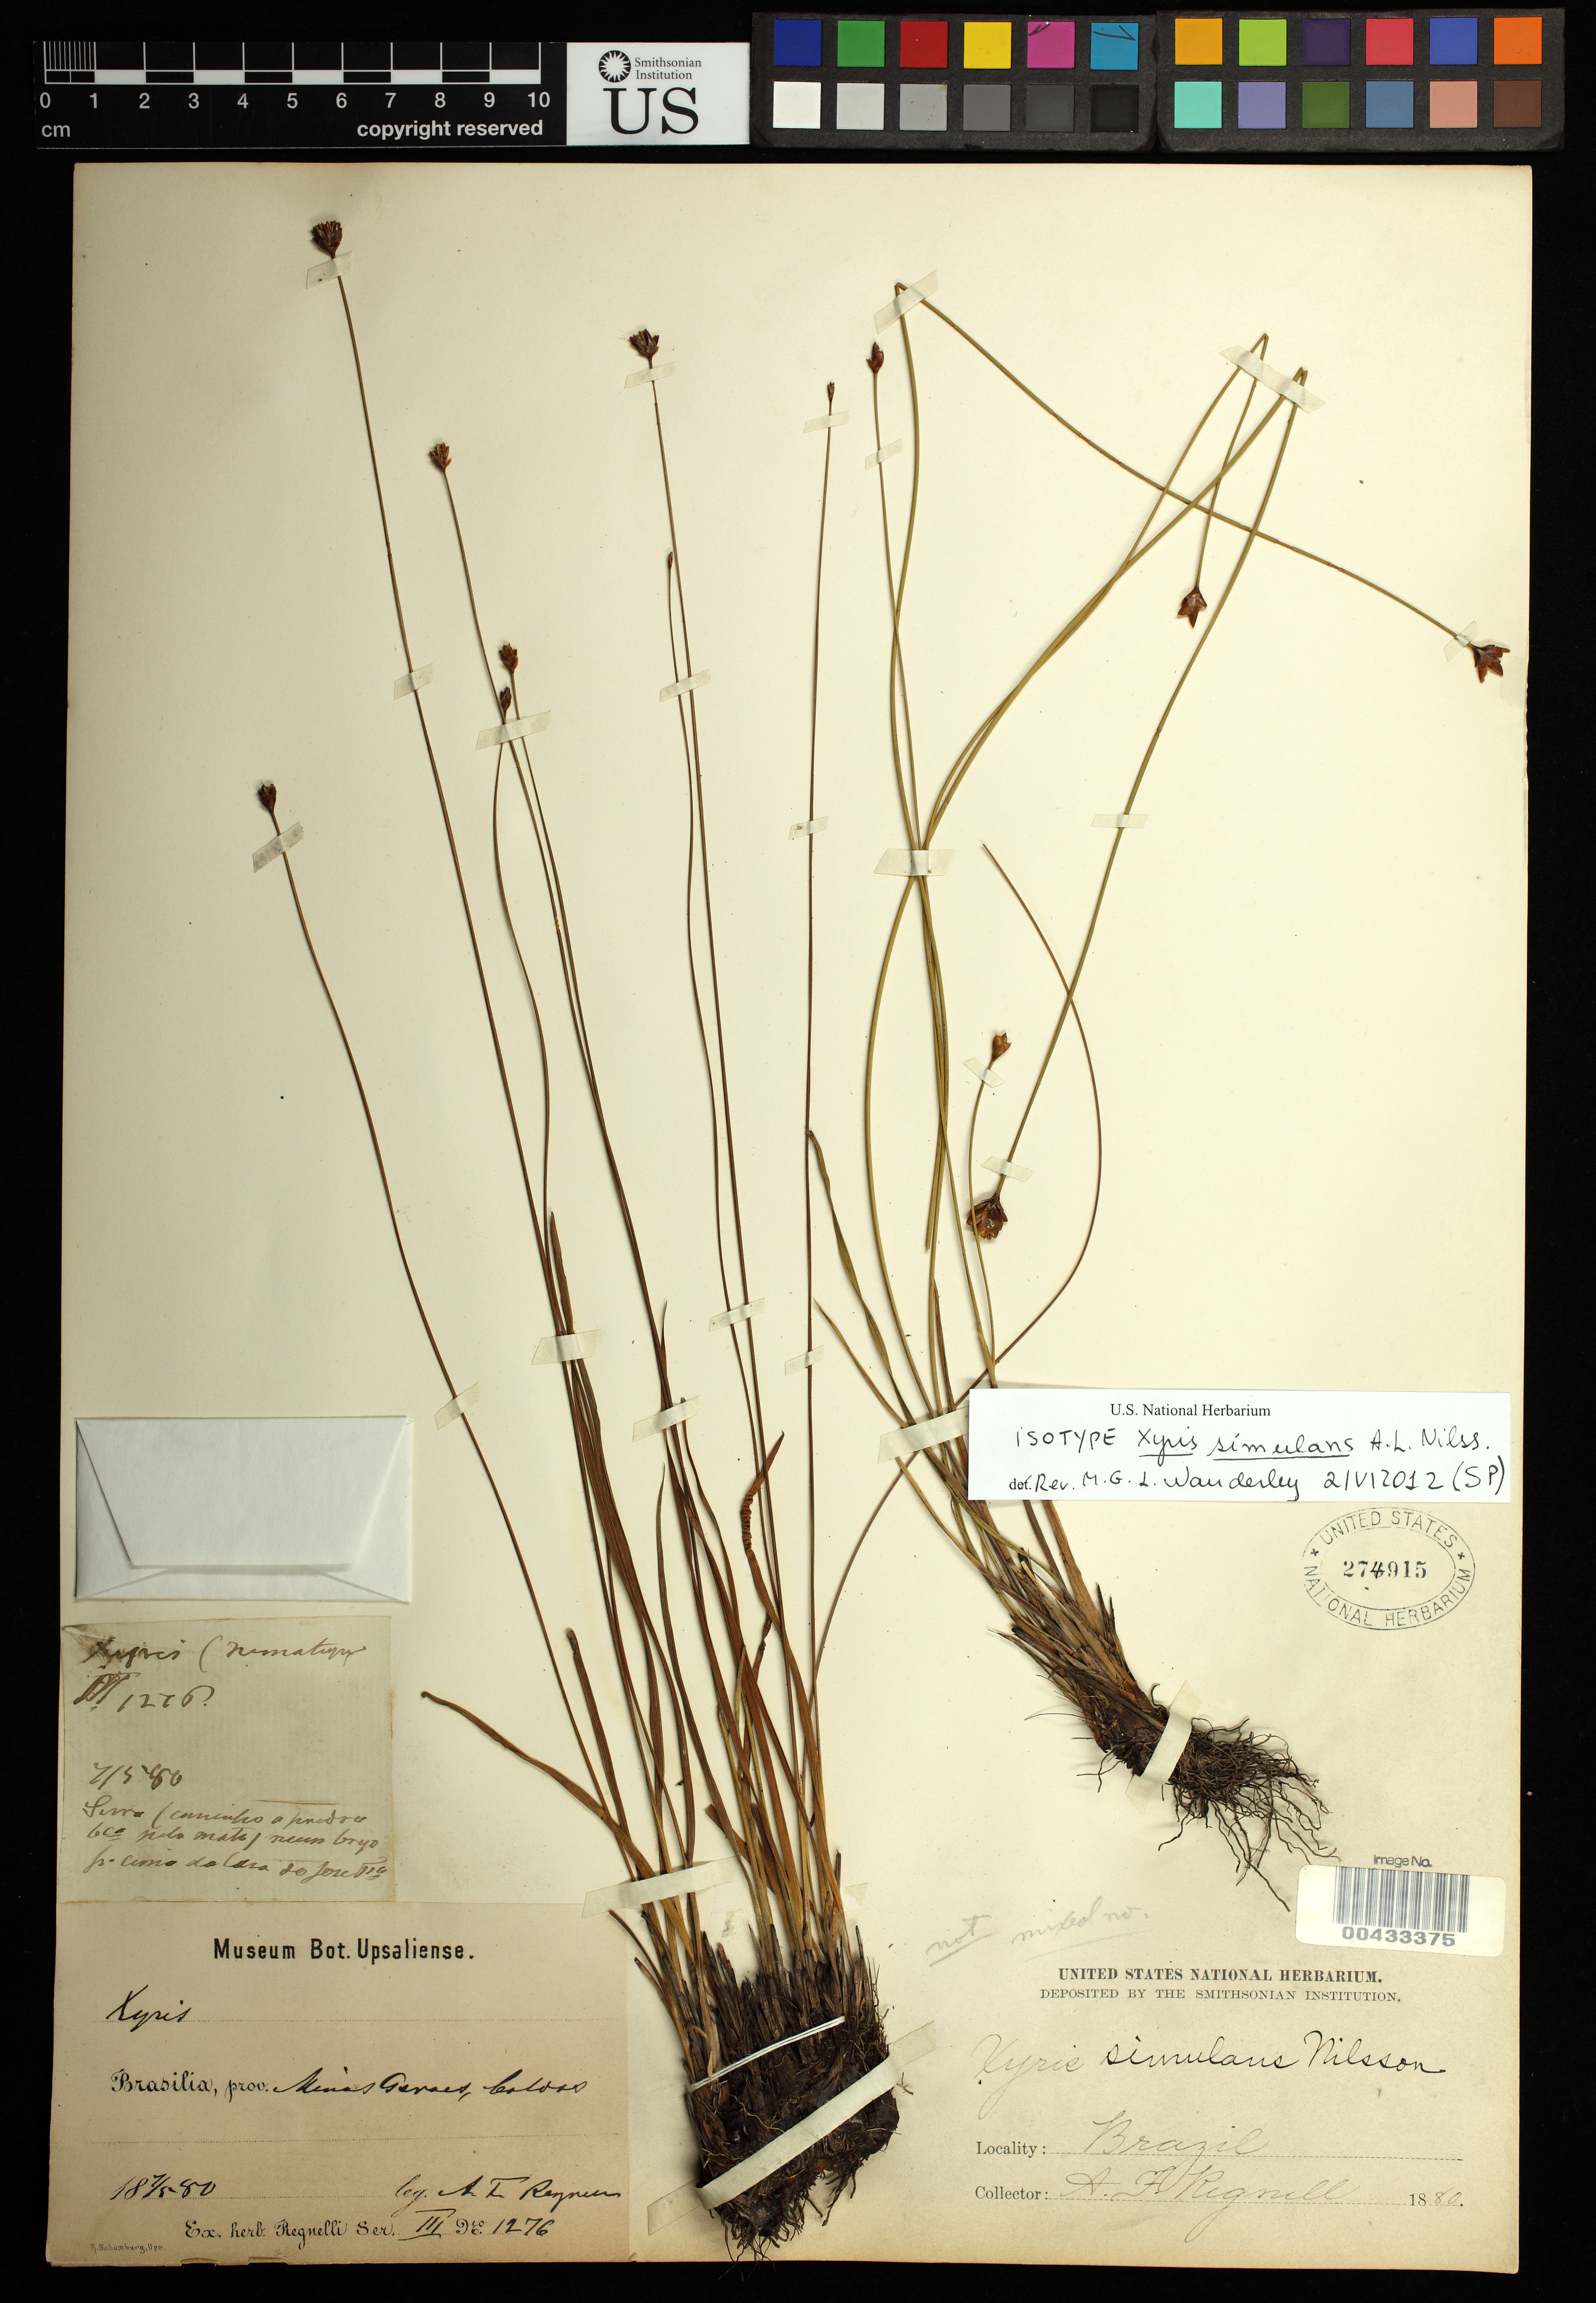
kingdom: Plantae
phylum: Tracheophyta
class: Liliopsida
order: Poales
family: Xyridaceae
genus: Xyris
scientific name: Xyris simulans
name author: L.A. Nilsson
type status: Isosyntype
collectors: A. F. Regnell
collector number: III 1276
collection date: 1880-05-07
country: Brazil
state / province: Minas Gerais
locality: Minas Geraes, Caldas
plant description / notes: Nilsson's syntypes of Xyris simulans (Malme 1428, Regnell 1276) represented a mixture of two species according to Malme, who segregated some of these specimens as the separate taxon Xyris commixta.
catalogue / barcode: US 274915